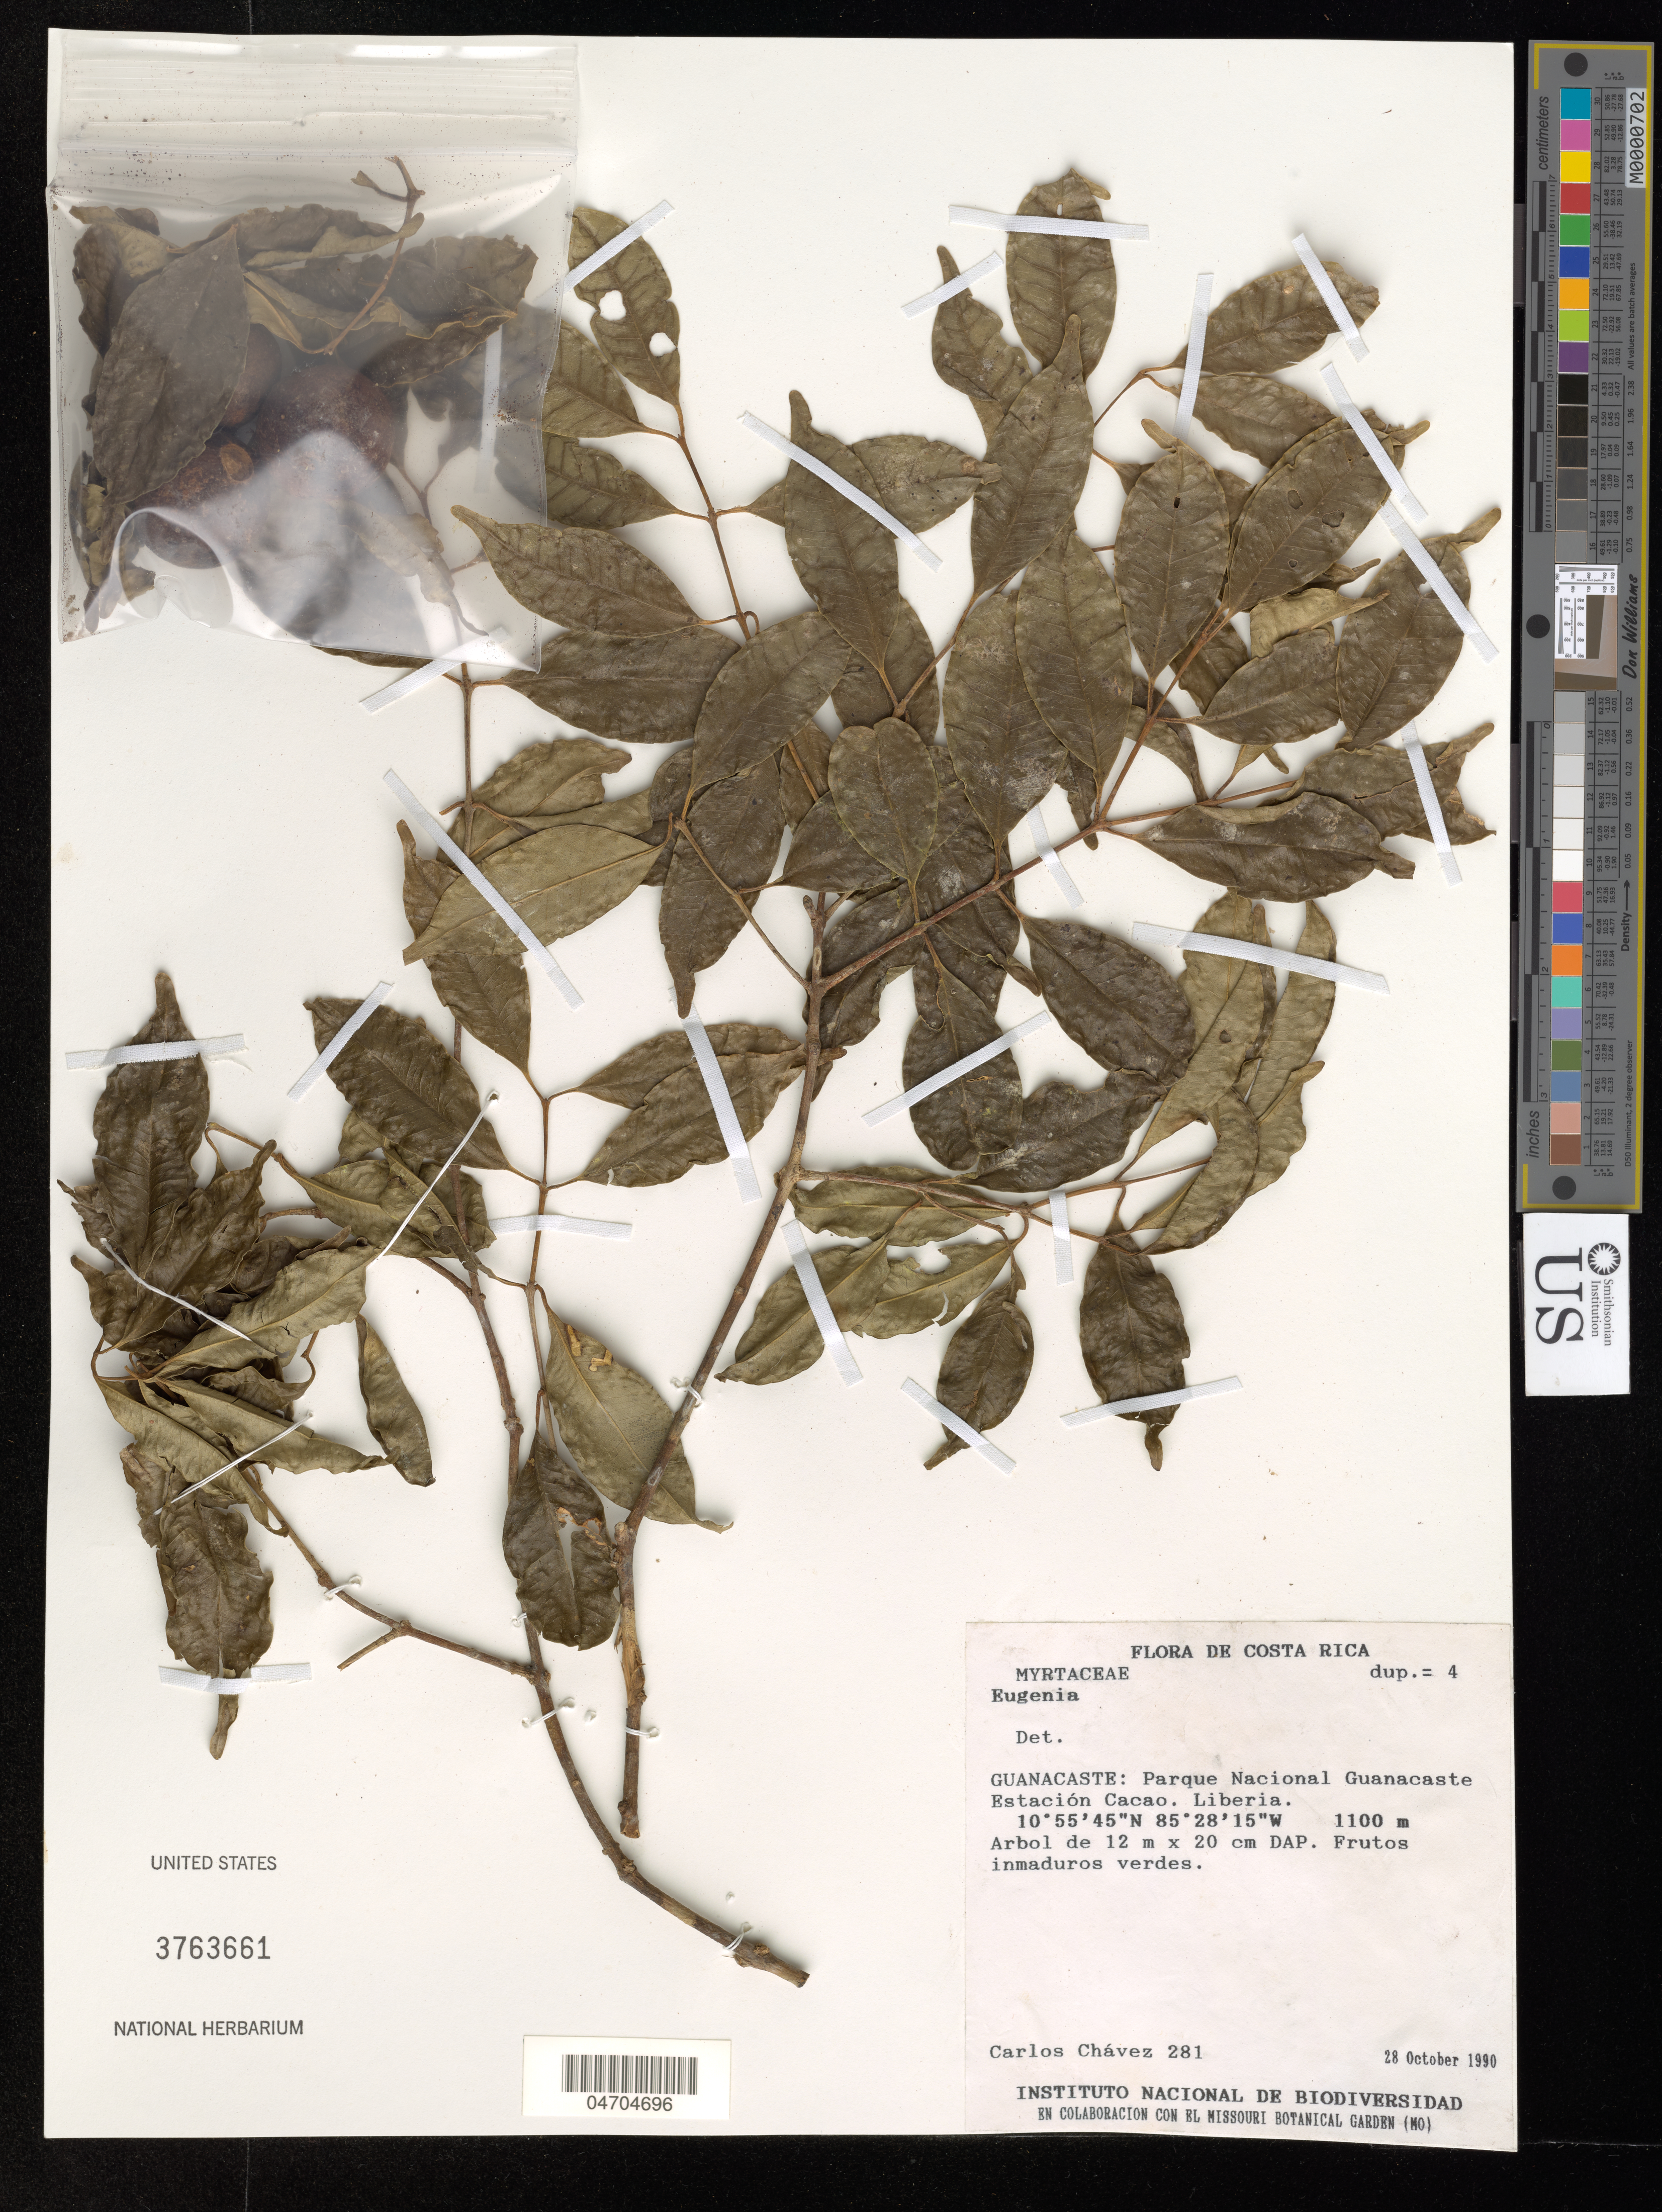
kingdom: Plantae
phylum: Tracheophyta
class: Magnoliopsida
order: Myrtales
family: Myrtaceae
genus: Eugenia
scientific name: Eugenia sp.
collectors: C. Chávez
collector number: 281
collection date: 1990-10-28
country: Costa Rica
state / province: Guanacaste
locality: Parque Nacional Guanacaste Estación Cacao. Liberia.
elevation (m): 1100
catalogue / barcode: US 3763661